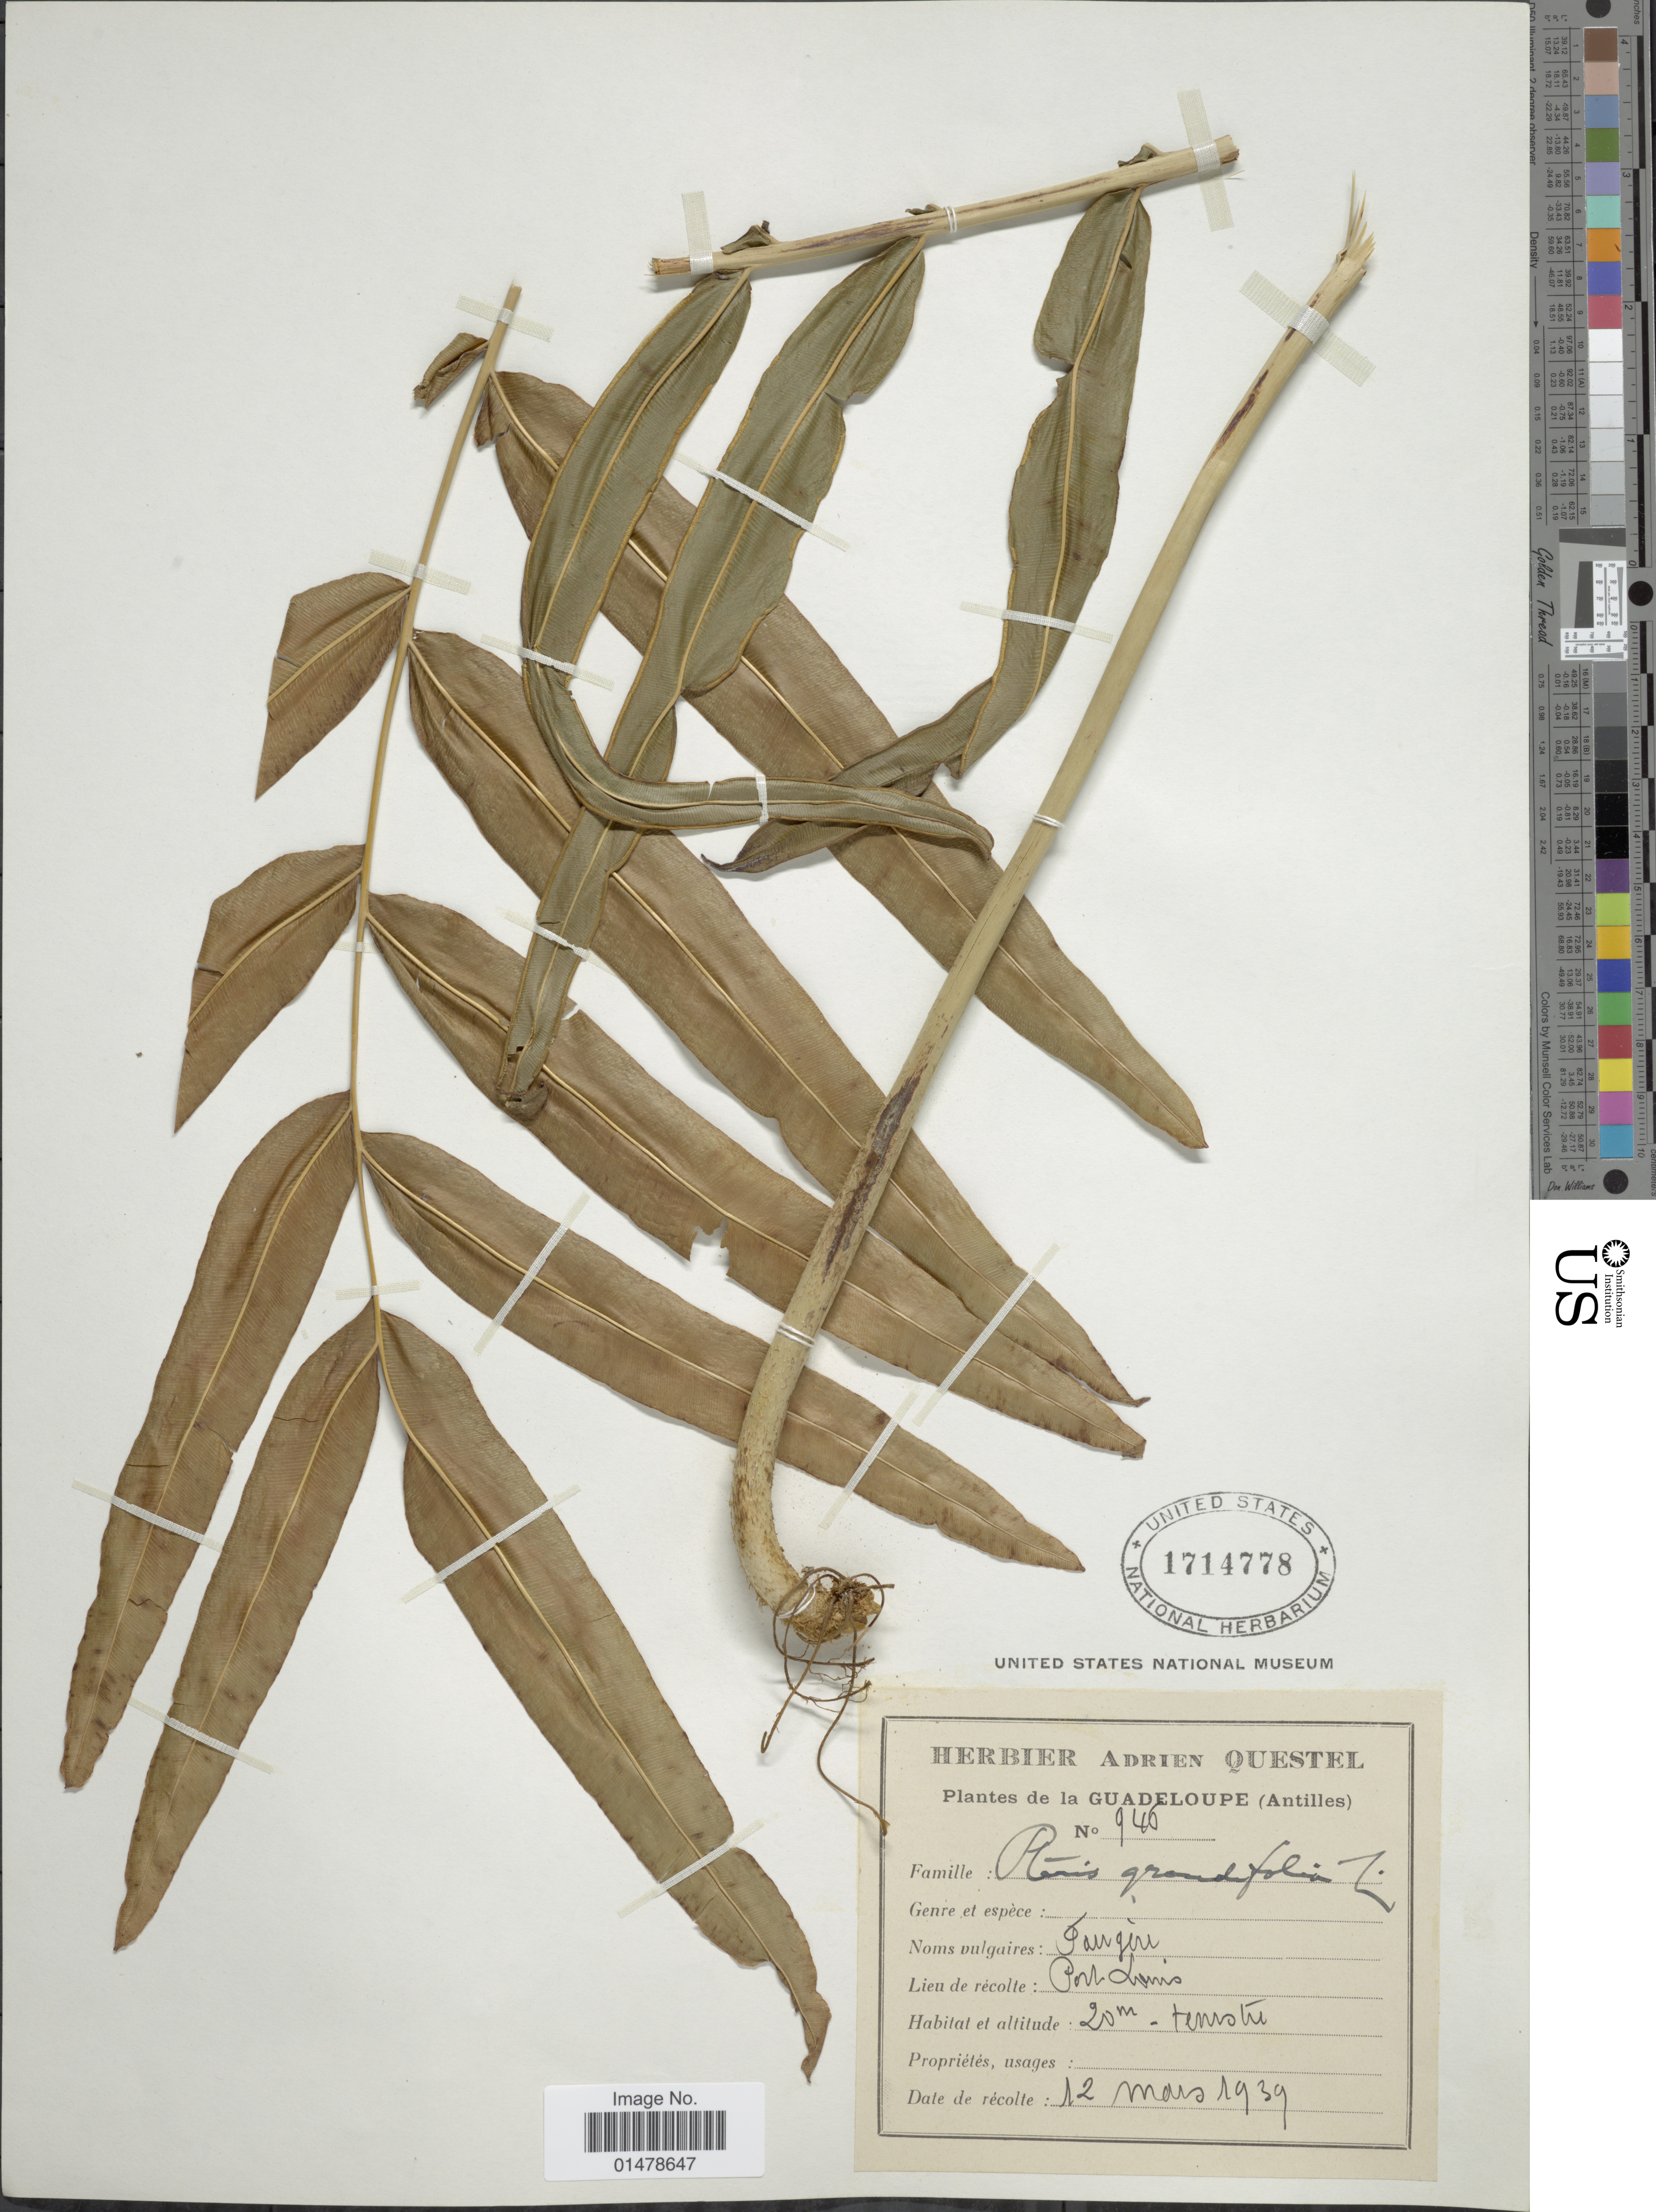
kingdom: Plantae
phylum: Tracheophyta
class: Polypodiopsida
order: Polypodiales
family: Pteridaceae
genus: Pteris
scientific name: Pteris grandifolia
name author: L.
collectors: ex herb. A. Questal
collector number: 946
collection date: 1939-03-12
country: Guadeloupe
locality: (Antilles), Port Louis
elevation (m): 20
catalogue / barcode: US 1714778